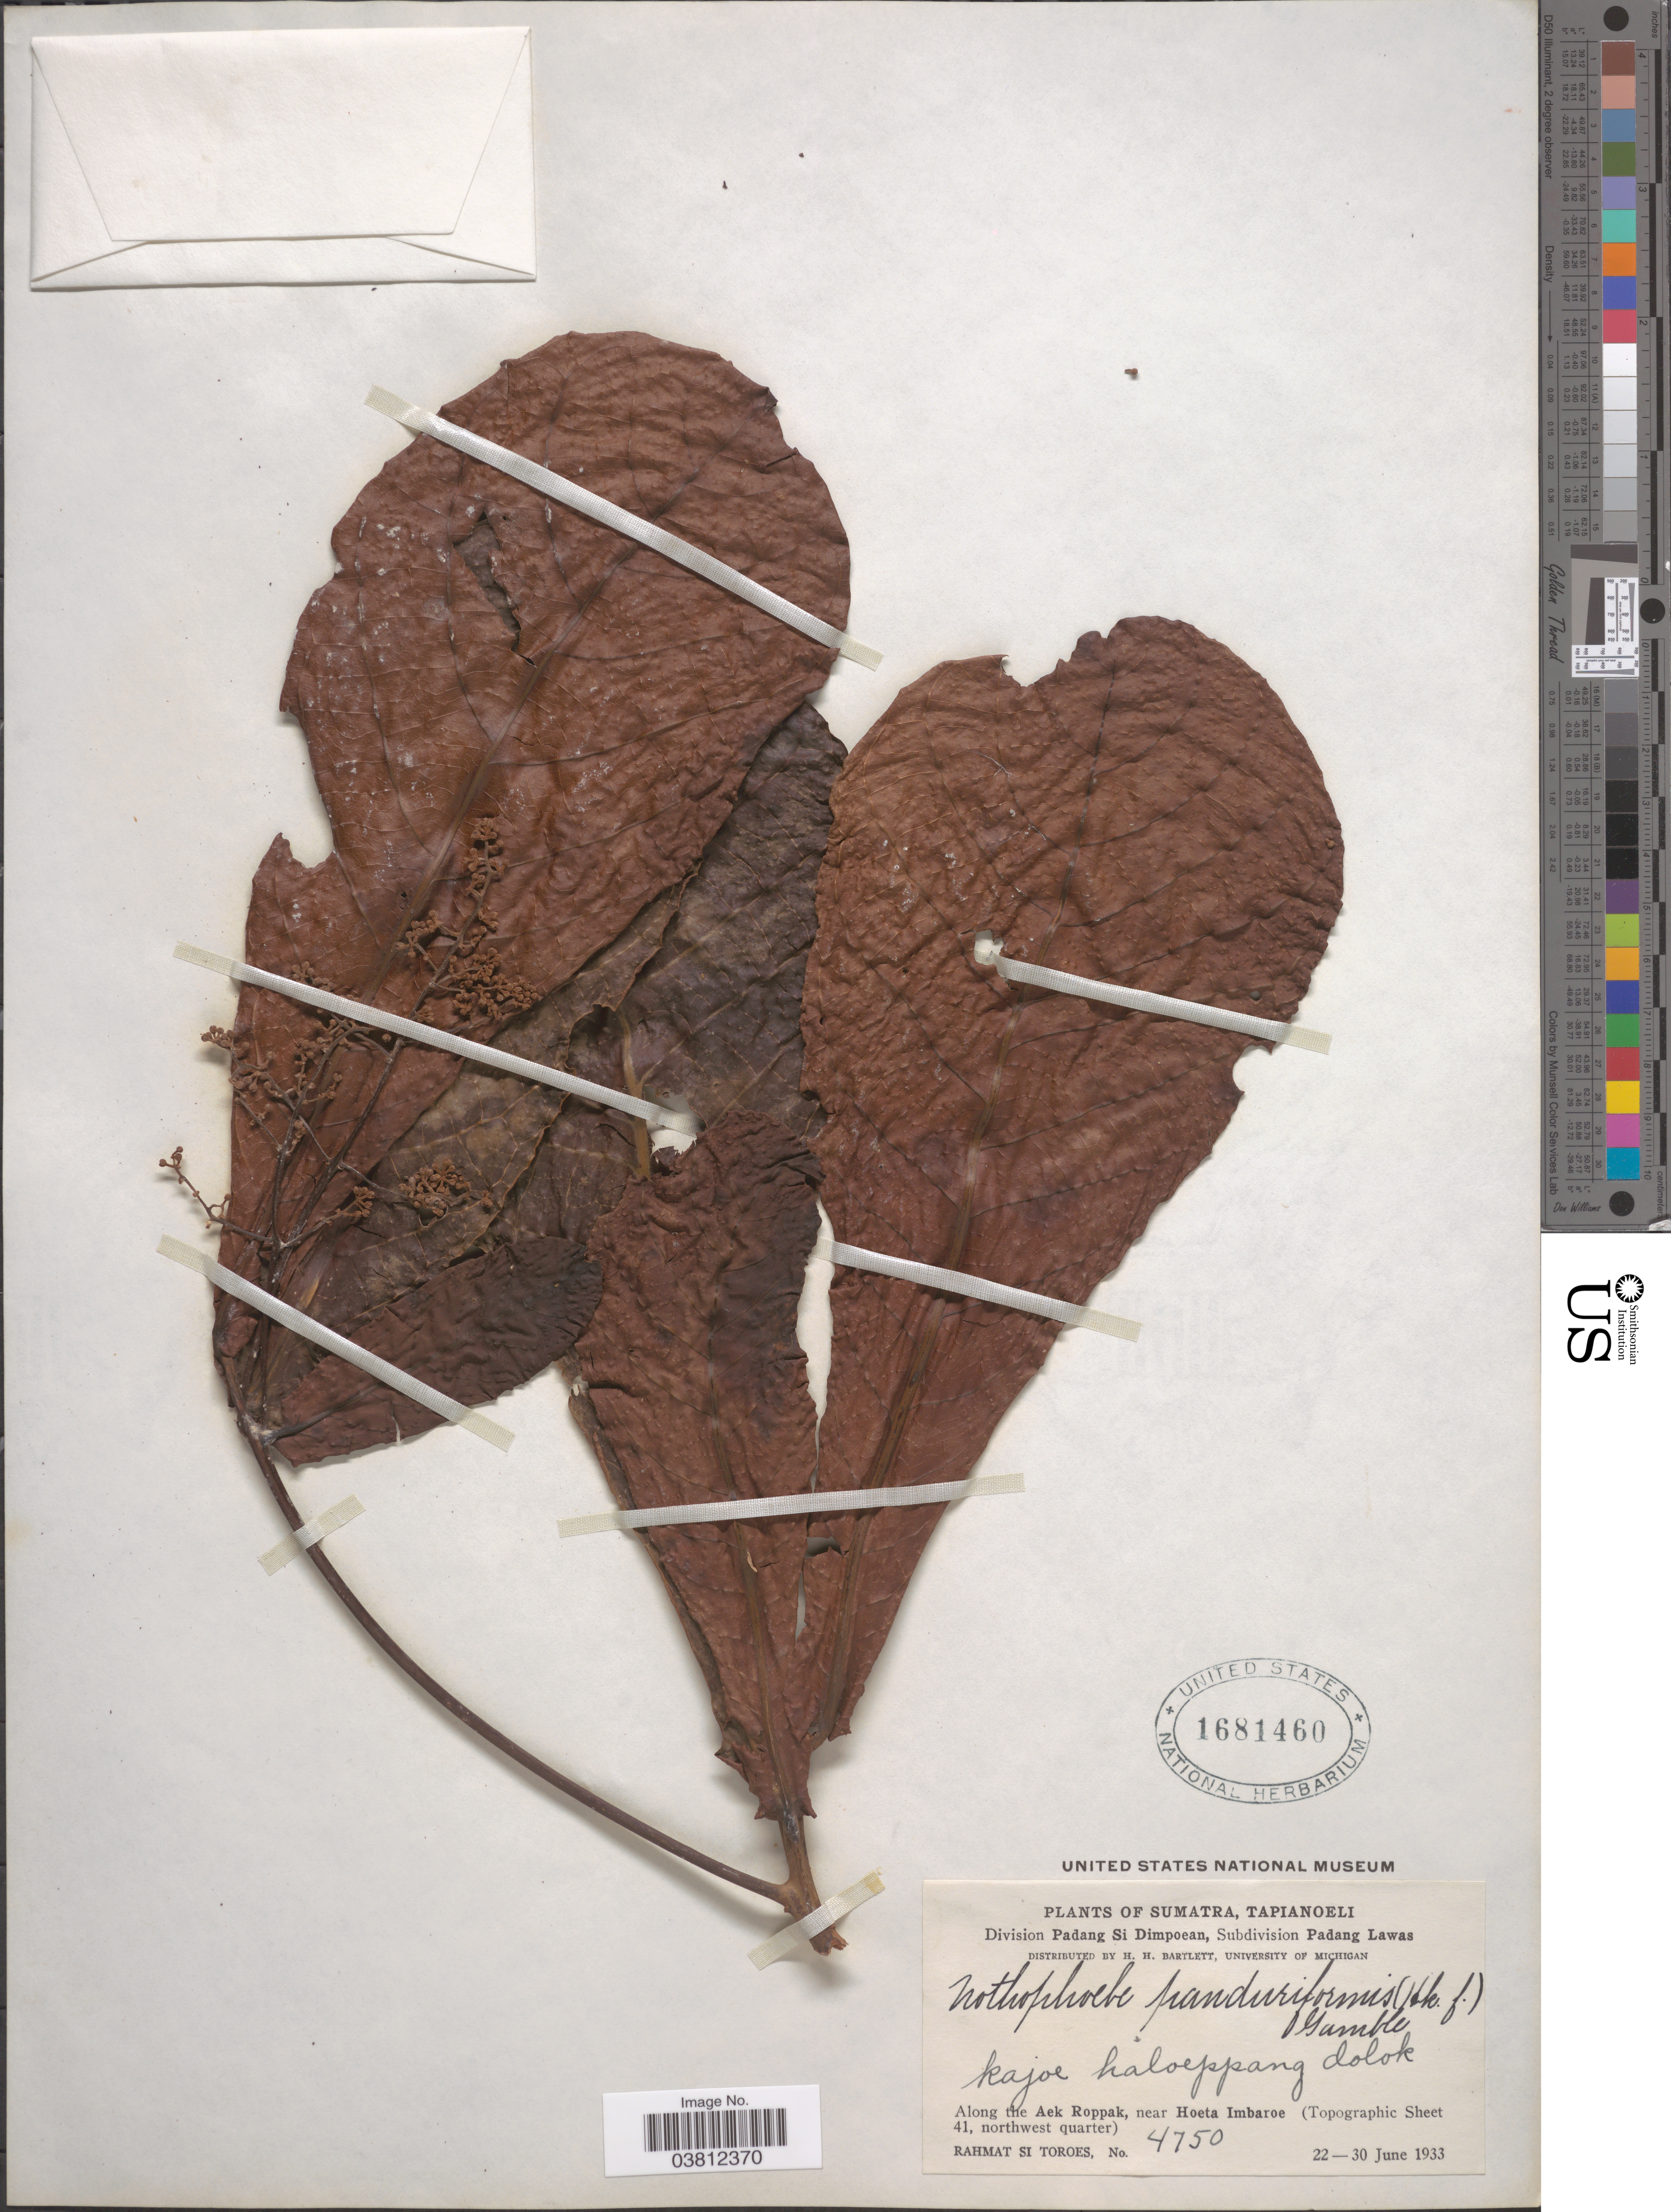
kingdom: Plantae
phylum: Tracheophyta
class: Magnoliopsida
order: Laurales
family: Lauraceae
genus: Nothaphoebe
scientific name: Nothaphoebe panduriformis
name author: Gamble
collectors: Rahmat Si Boeea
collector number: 4750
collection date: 1933-06-22/1933-06-30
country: Indonesia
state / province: Sumatra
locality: Tapianoeli. Division Padang Si Dimpoean, Subdivision Padang Lawas. Along the Aek Roppak, near Hoeta Imbaroe (Topographic Sheet 41, northwest quarter).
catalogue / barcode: US 1681460